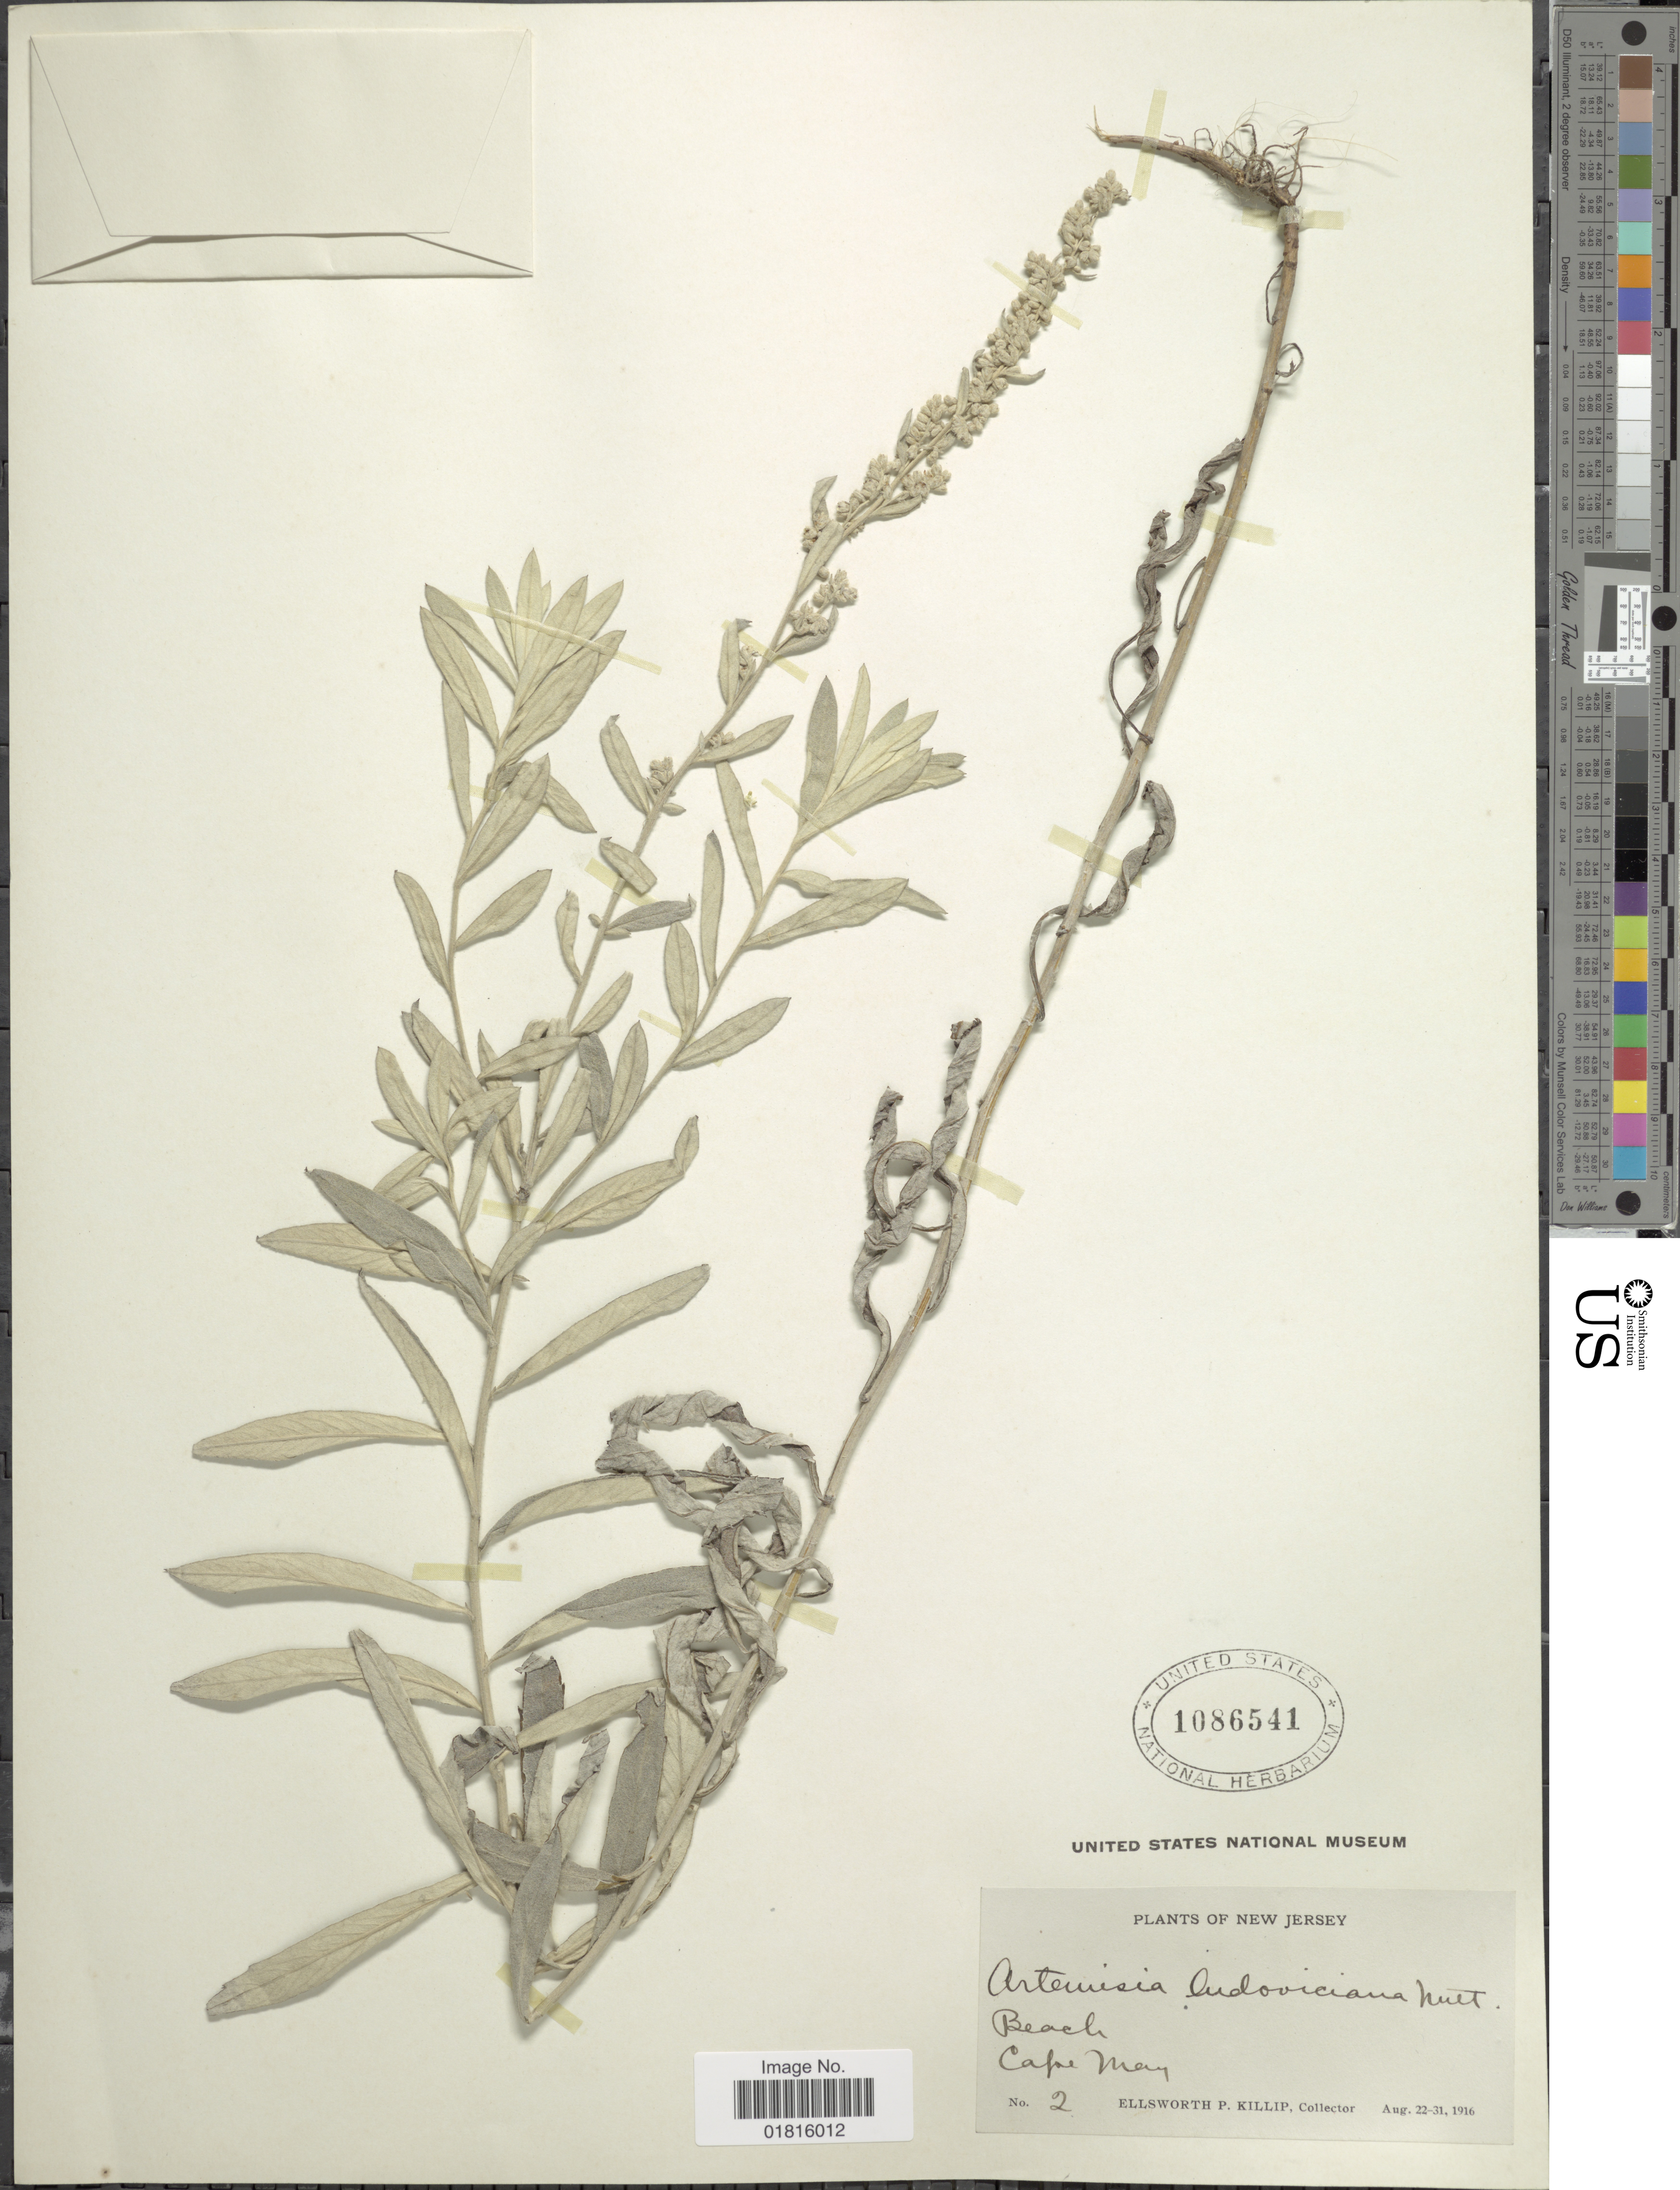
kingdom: Plantae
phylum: Tracheophyta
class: Magnoliopsida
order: Asterales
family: Asteraceae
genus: Artemisia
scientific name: Artemisia ludoviciana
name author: Nutt.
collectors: E. P. Killip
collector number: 2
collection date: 1916-08-22/1916-08-31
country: United States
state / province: New Jersey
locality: Beach, Cape May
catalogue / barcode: US 1086541